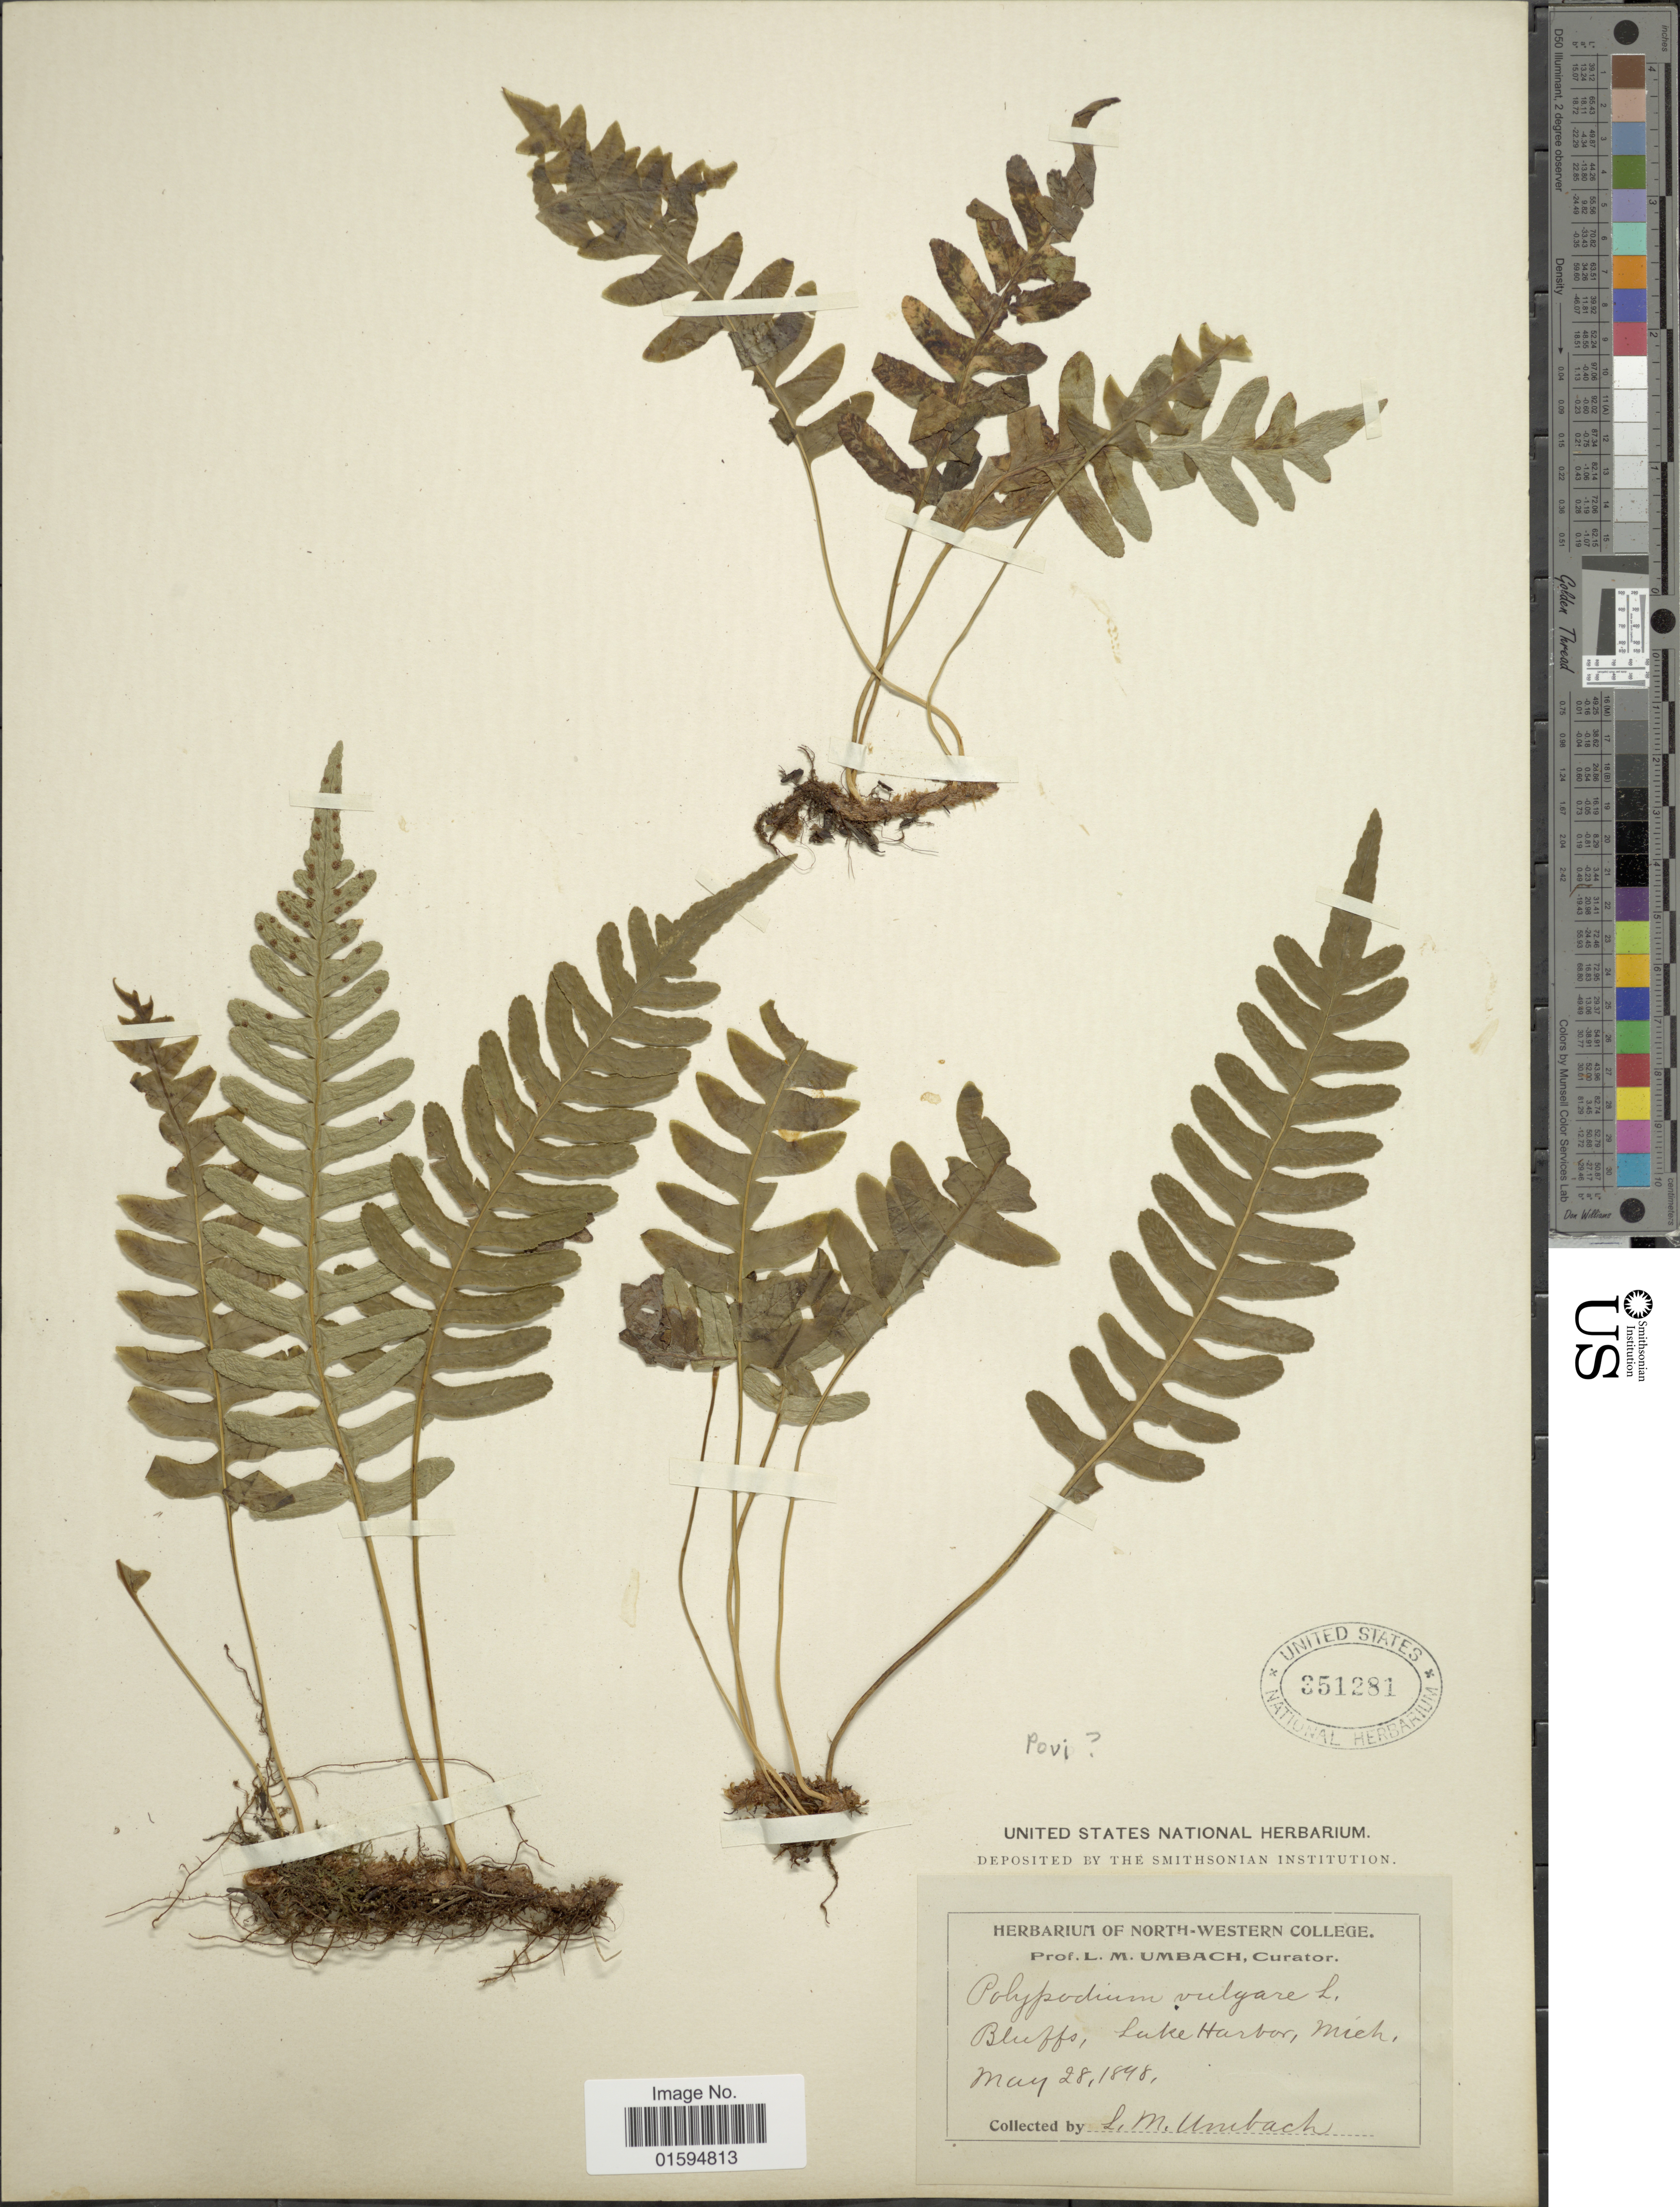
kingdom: Plantae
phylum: Tracheophyta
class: Polypodiopsida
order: Polypodiales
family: Polypodiaceae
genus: Polypodium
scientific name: Polypodium virginianum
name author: L.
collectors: L. M. Umbach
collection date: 1898-05-28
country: United States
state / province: Michigan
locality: Bluffs, Lake Harbor.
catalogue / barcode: US 351281